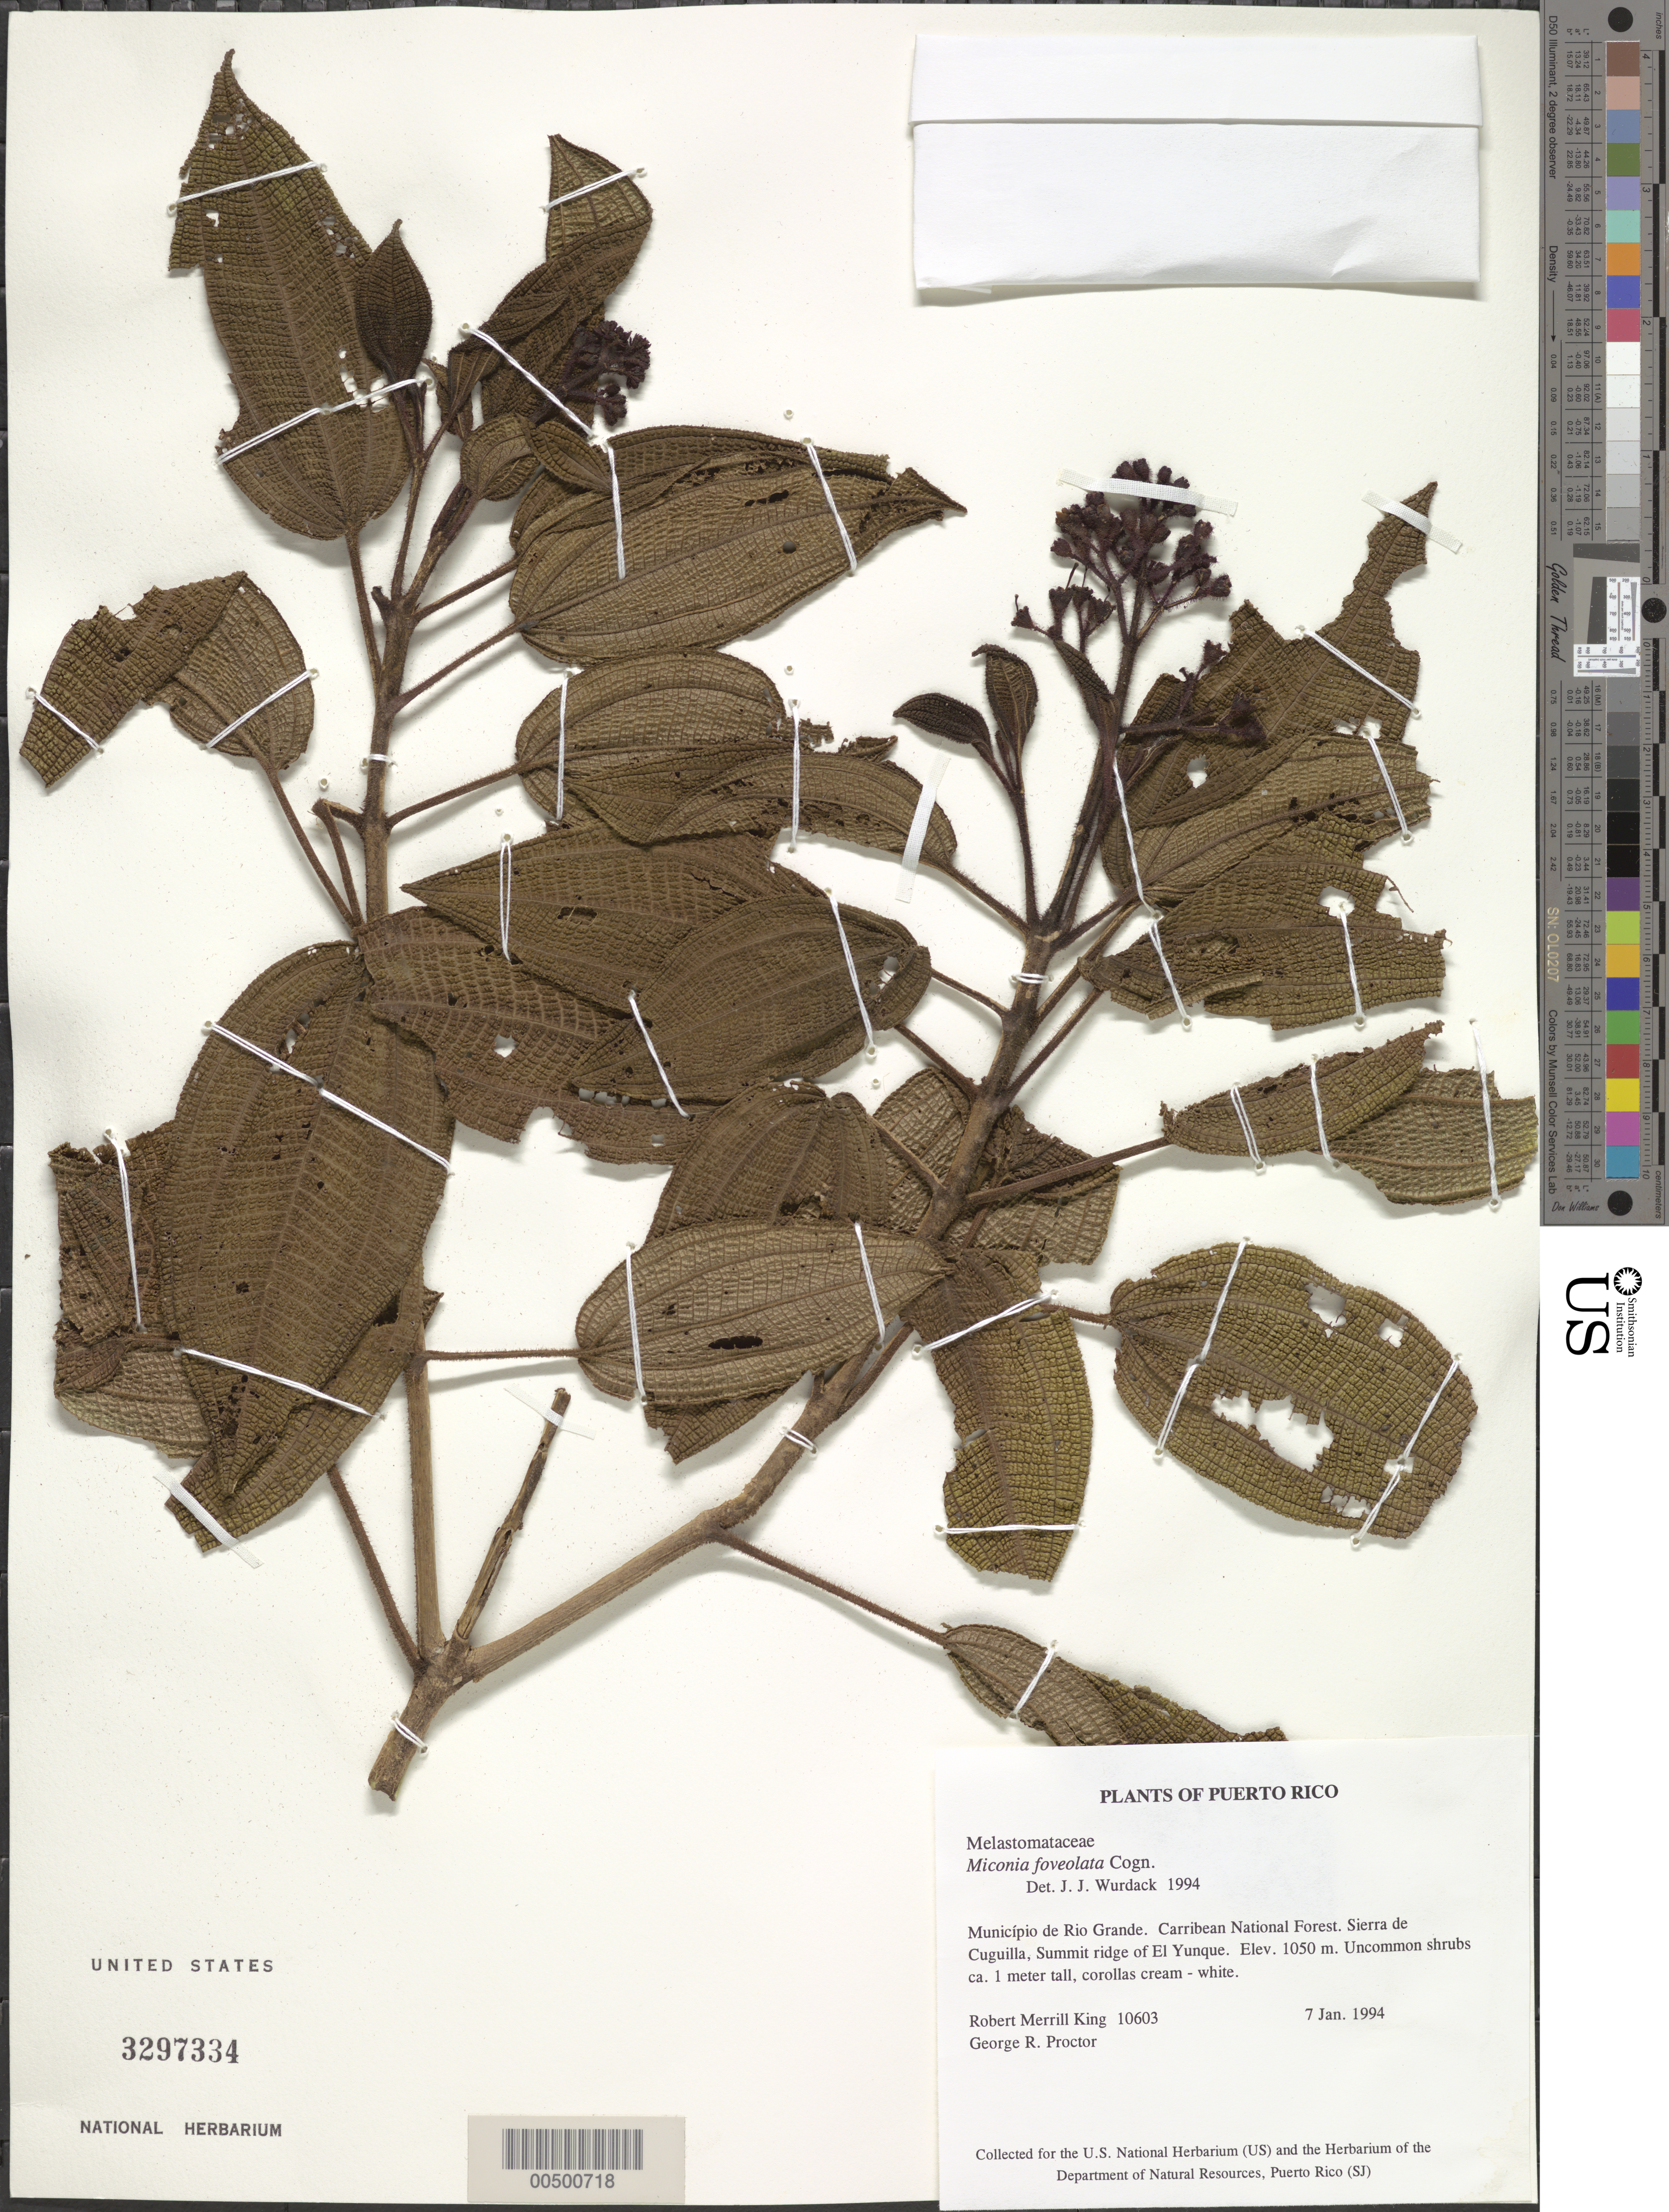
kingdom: Plantae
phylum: Tracheophyta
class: Magnoliopsida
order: Myrtales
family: Melastomataceae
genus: Miconia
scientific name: Miconia foveolata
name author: Cogn.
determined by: Wurdack, John J., (US), US (UNITED STATES)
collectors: R. M. King & G. Proctor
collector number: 10603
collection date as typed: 07 Jan 1994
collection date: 1994-01-07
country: Puerto Rico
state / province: Rio Grande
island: Greater Antilles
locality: Caribbean National Forest. Sierra de Cuguilla, Summit ridge of El Yunque, Rio Grande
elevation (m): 1050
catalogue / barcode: US 3297334